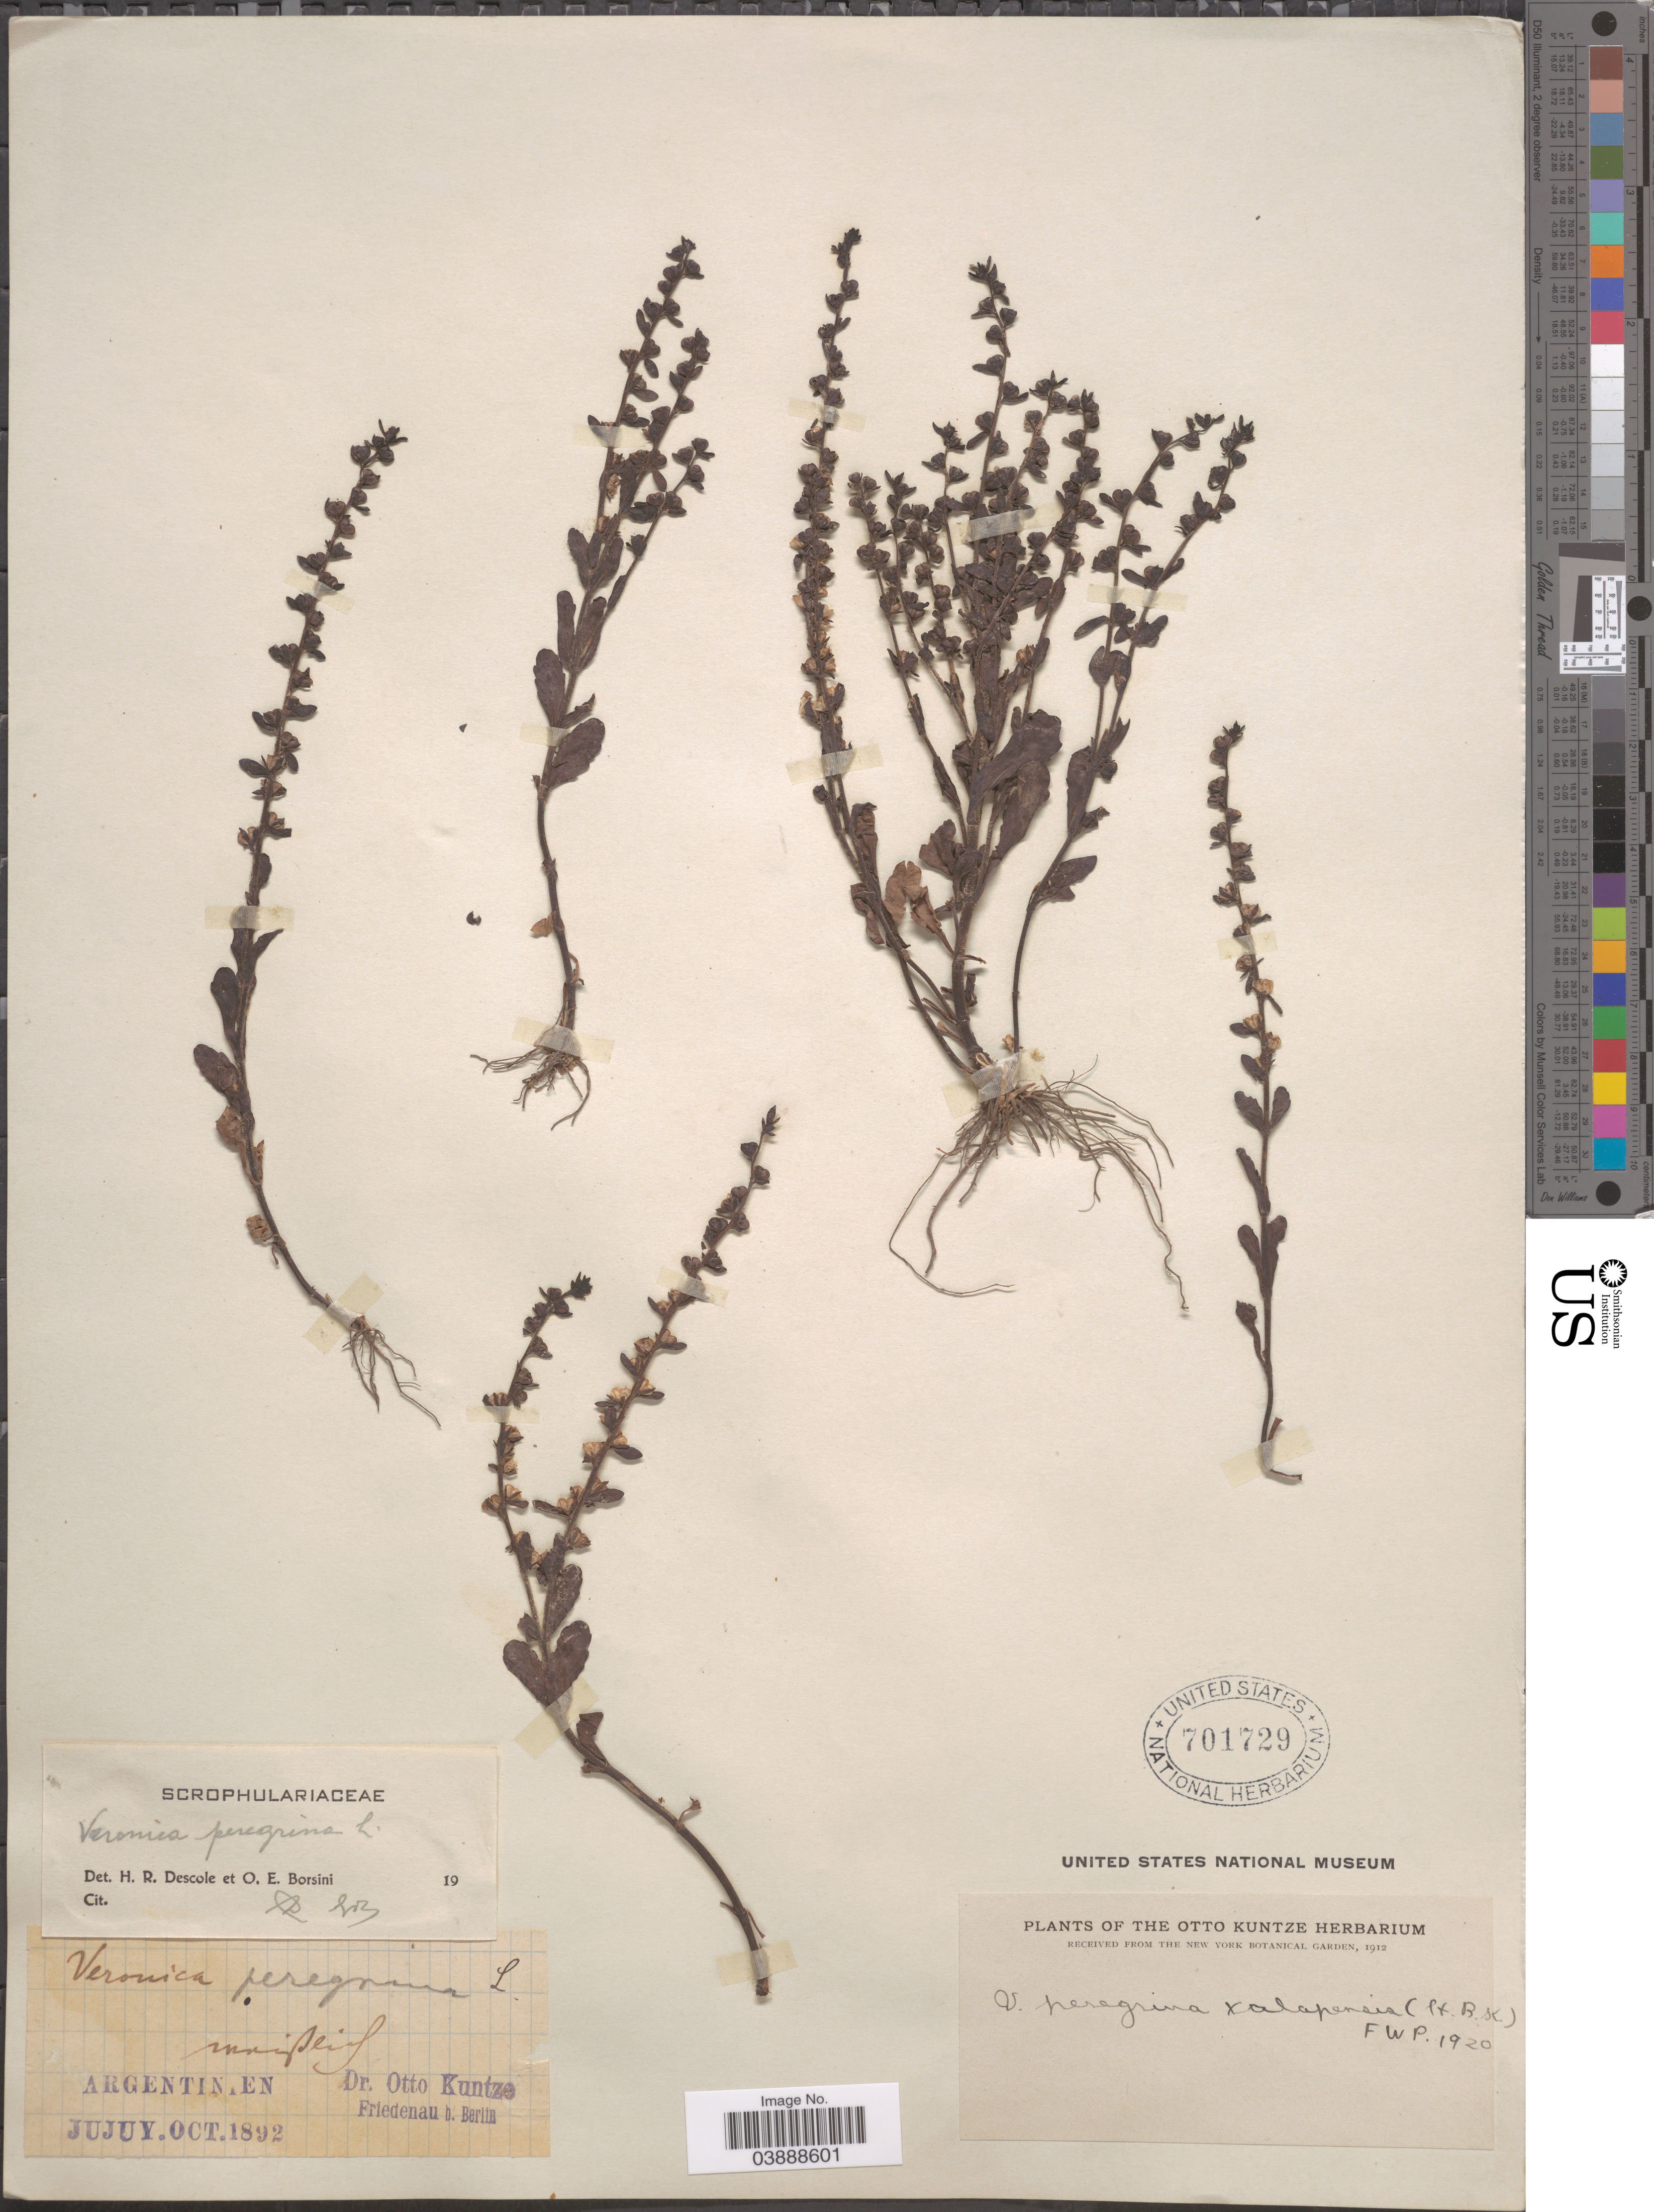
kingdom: Plantae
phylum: Tracheophyta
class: Magnoliopsida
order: Lamiales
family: Plantaginaceae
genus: Veronica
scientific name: Veronica peregrina var. xalapensis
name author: Kunth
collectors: C.E.O. Kuntze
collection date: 1892-10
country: Argentina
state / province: Jujuy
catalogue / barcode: US 701729